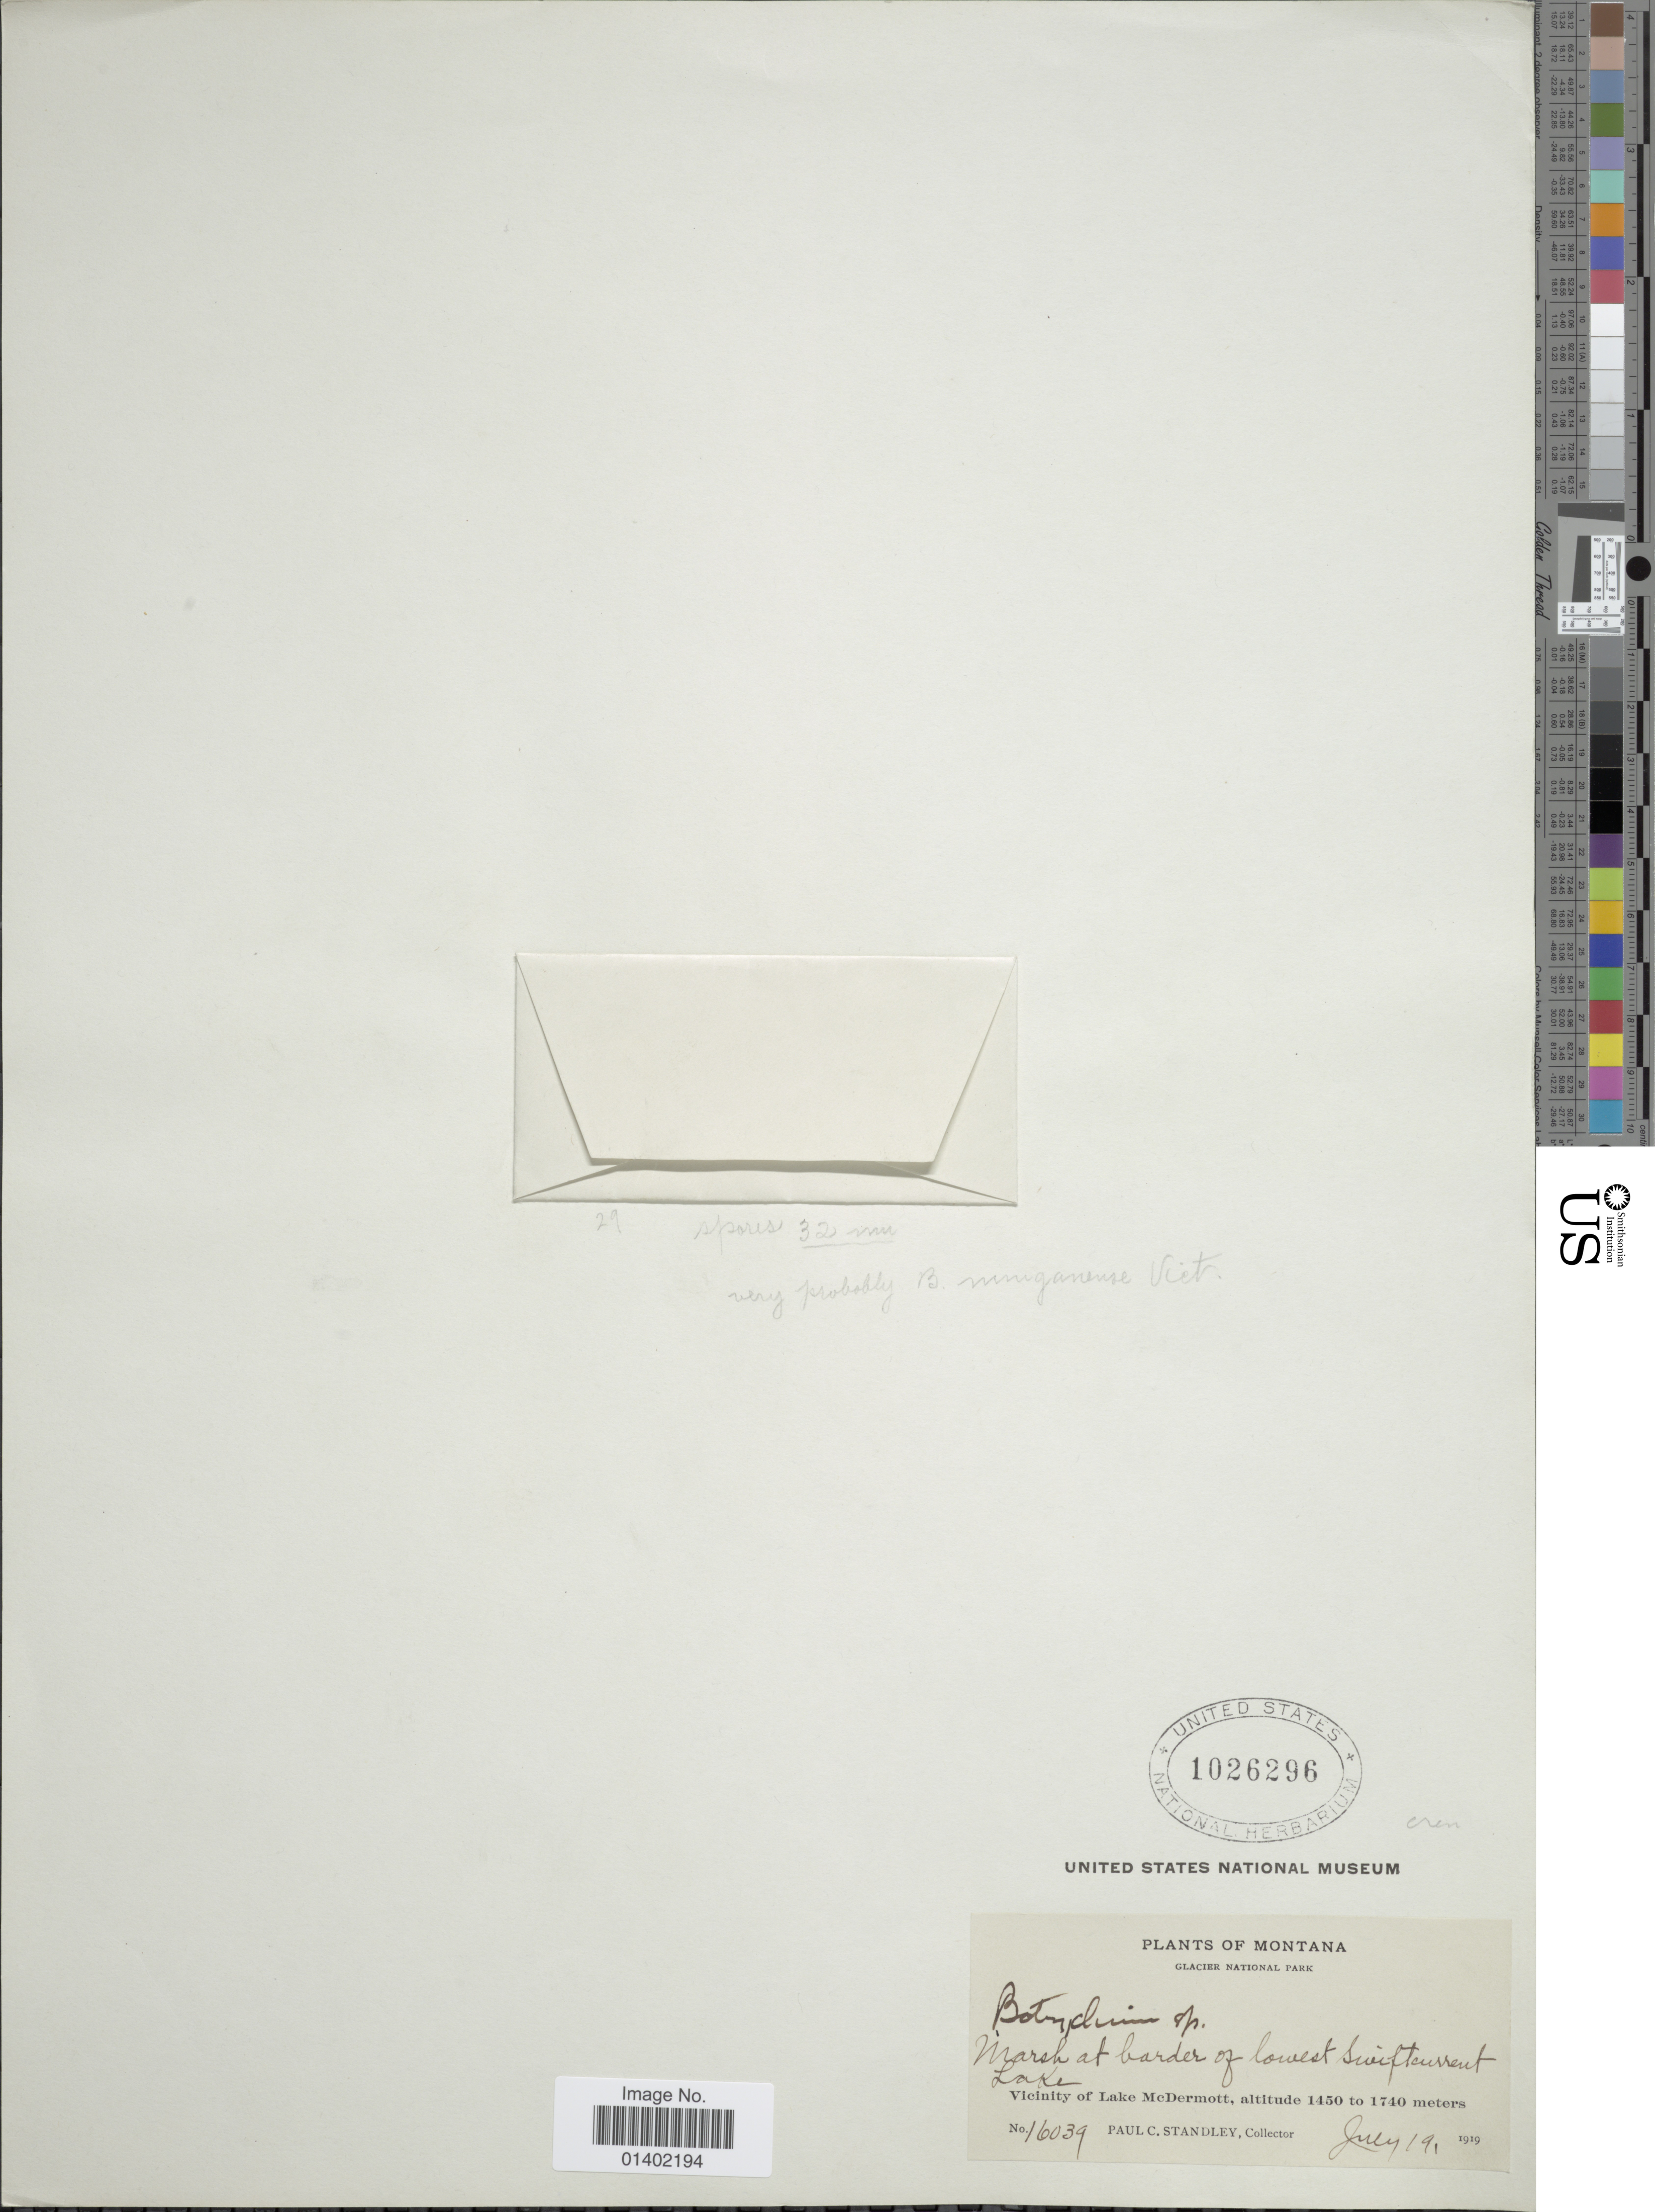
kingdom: Plantae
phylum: Tracheophyta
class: Polypodiopsida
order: Ophioglossales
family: Ophioglossaceae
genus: Botrychium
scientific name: Botrychium minganense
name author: Vict.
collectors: P. C. Standley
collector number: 16039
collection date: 1919-07-19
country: United States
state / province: Montana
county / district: Glacier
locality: Glacier National Park, Lake McDermott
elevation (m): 1450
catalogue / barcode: US 1026296